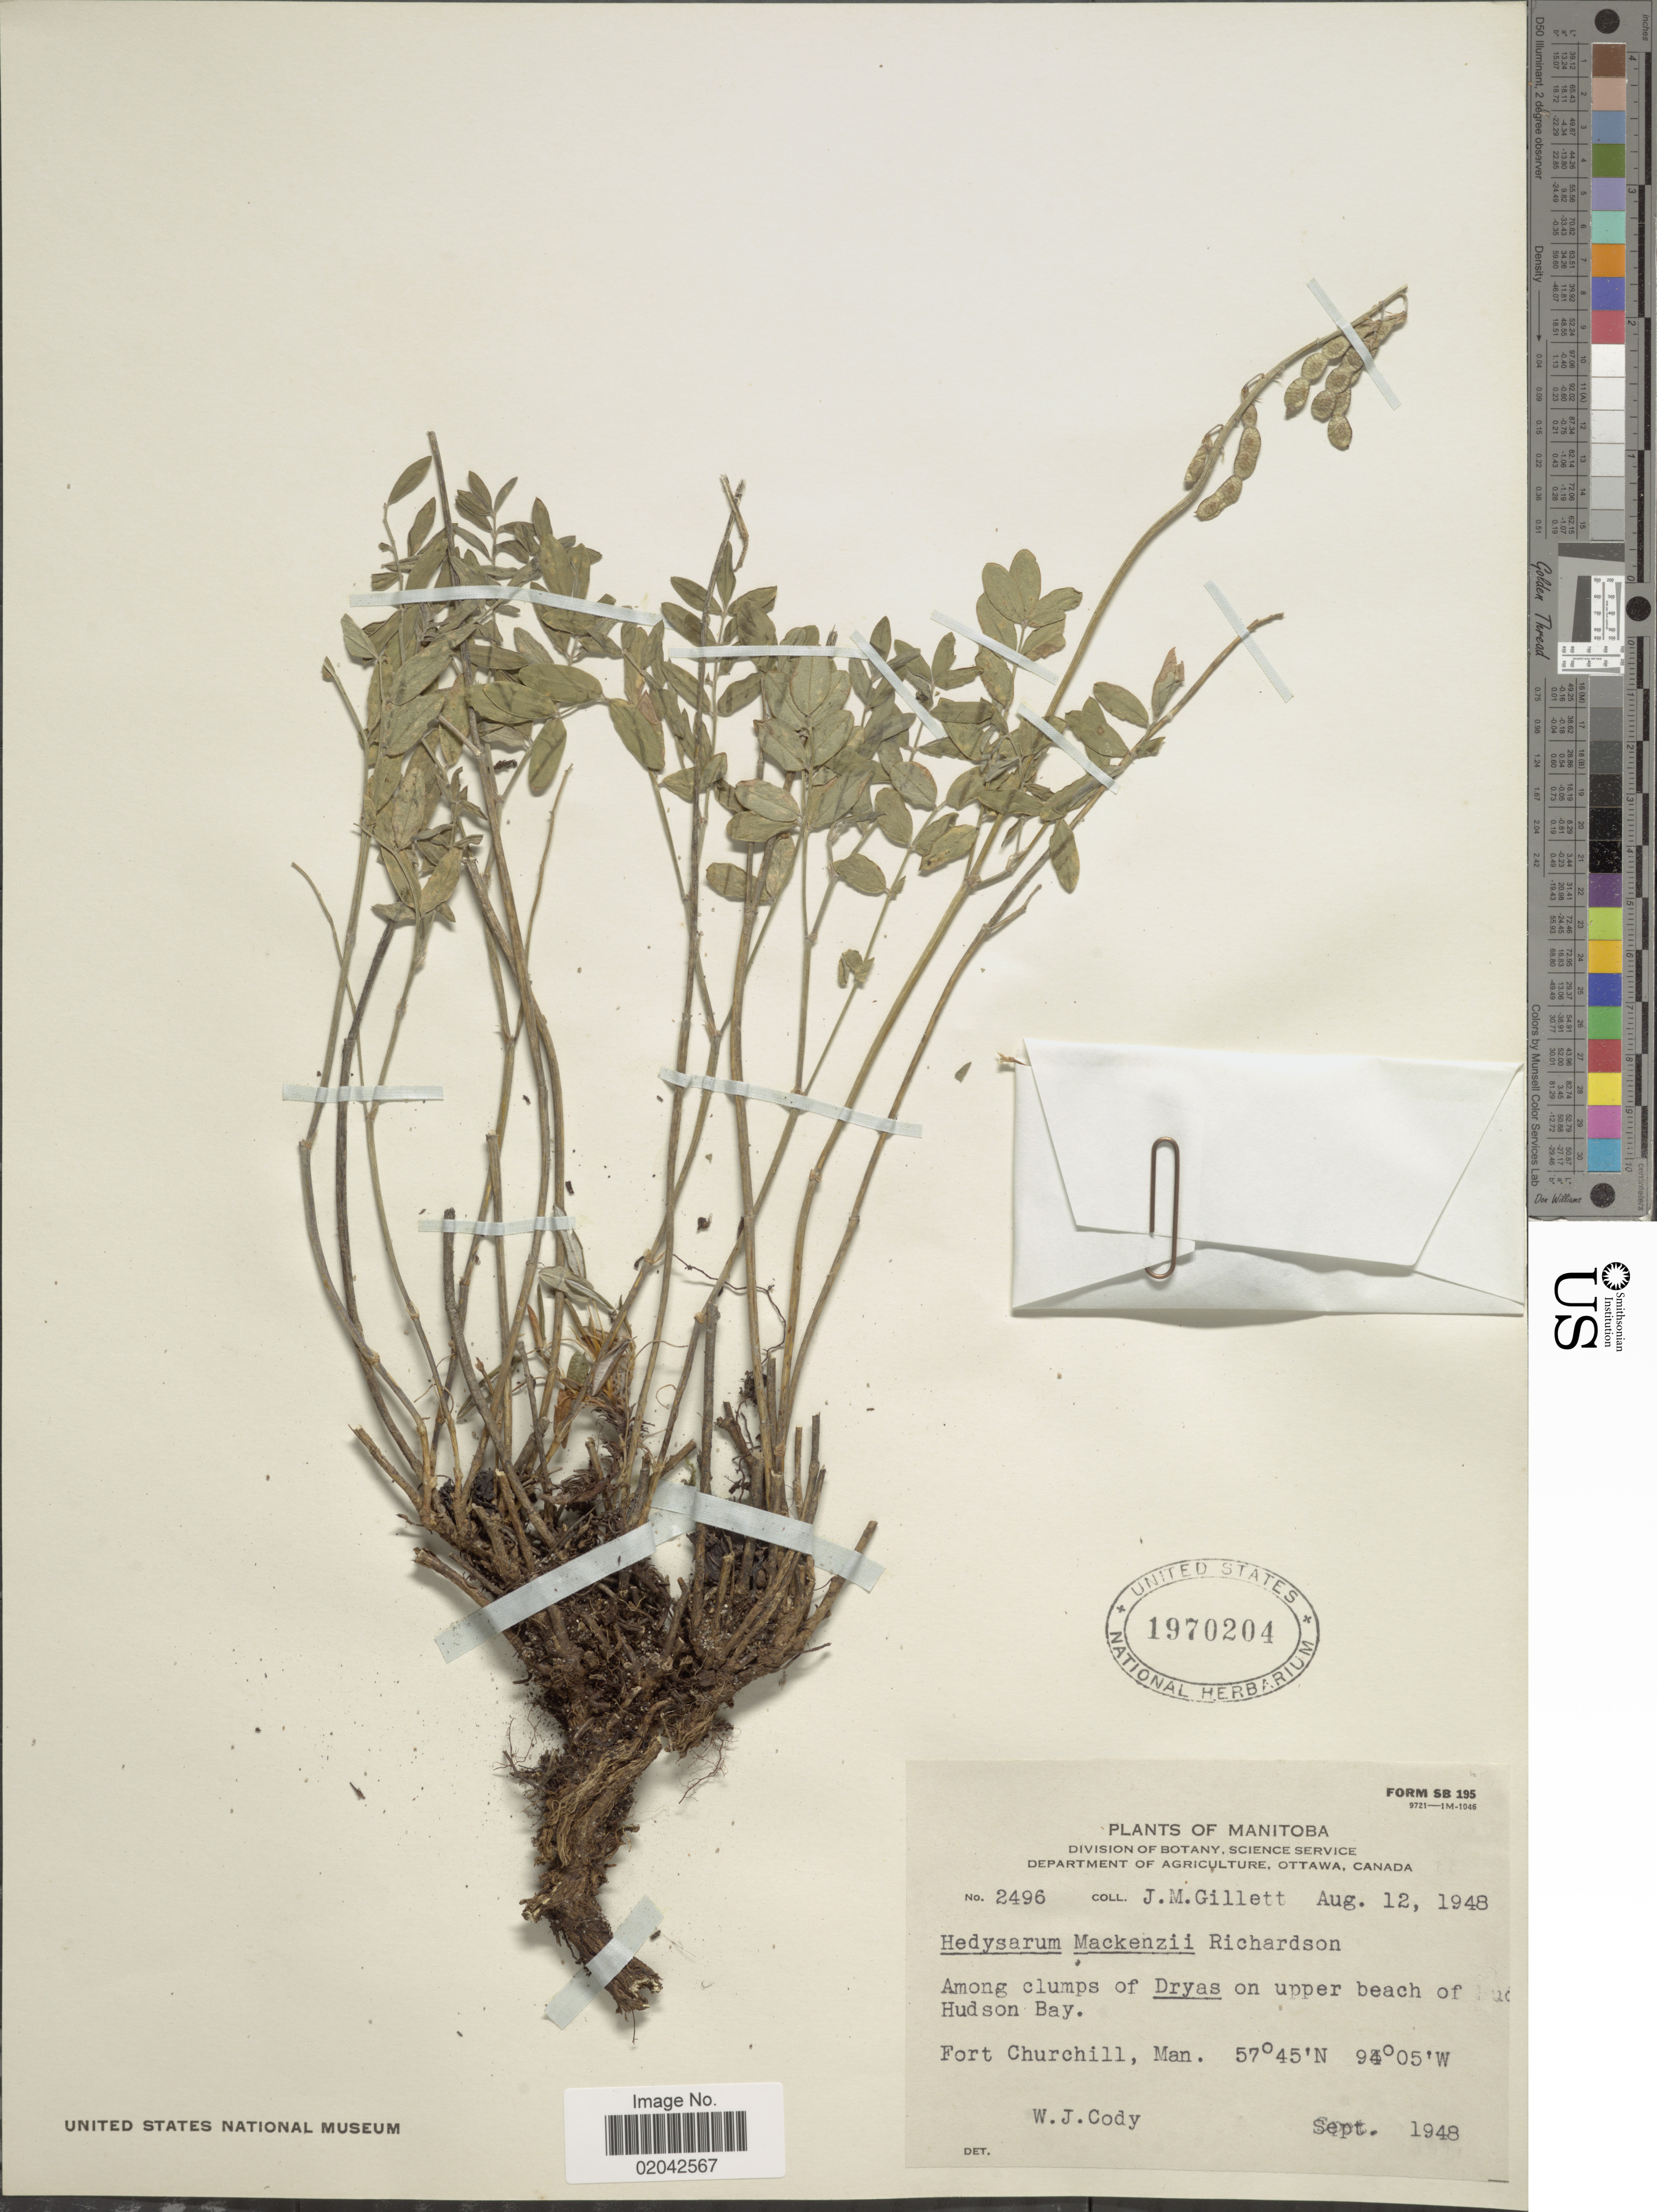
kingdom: Plantae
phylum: Tracheophyta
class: Magnoliopsida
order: Fabales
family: Fabaceae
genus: Hedysarum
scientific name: Hedysarum mackenziei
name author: Richardson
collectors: J. M. Gillett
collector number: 2496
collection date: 1948-08-12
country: Canada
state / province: Manitoba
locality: upper beach of Hudson Bay, Fort Churchill, Man.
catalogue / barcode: US 1970204